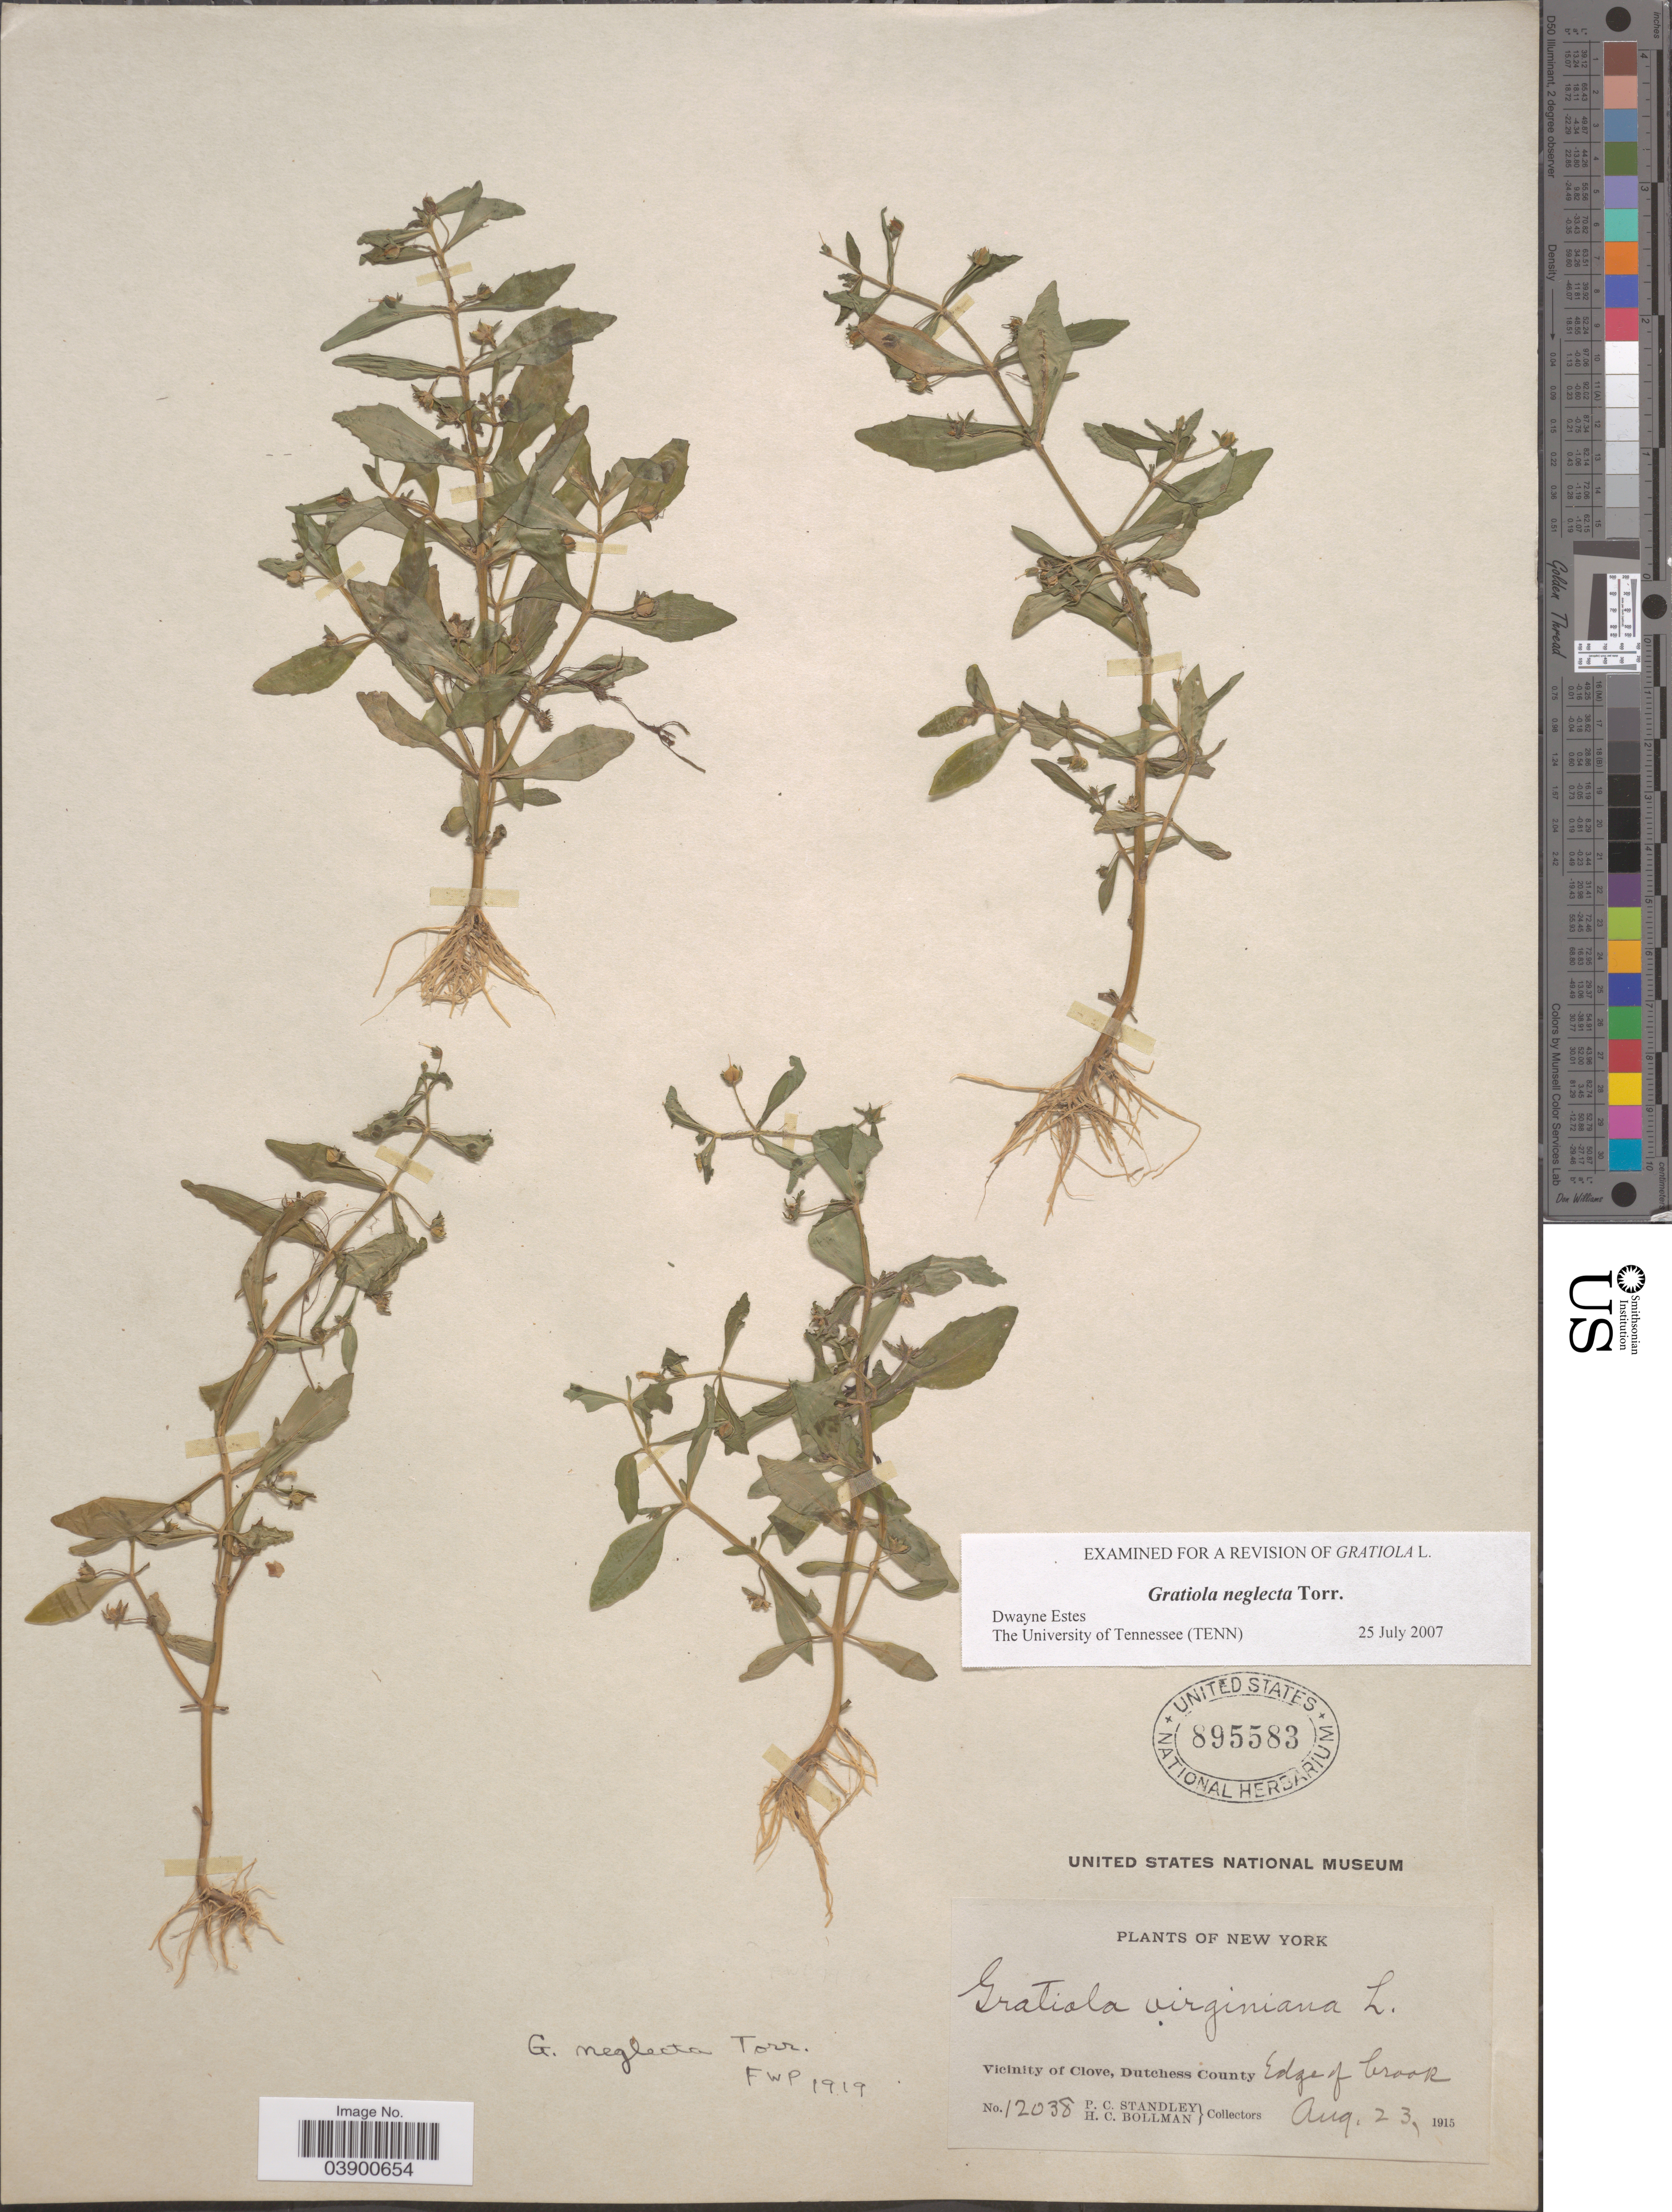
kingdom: Plantae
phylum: Tracheophyta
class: Magnoliopsida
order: Lamiales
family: Plantaginaceae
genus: Gratiola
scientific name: Gratiola neglecta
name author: Torr.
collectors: P. C. Standley & H. C. Bollman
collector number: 12038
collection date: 1915-08-23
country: United States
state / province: New York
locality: Vicinity of Clove, Dutchess County. Edge of Brook.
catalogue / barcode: US 895583